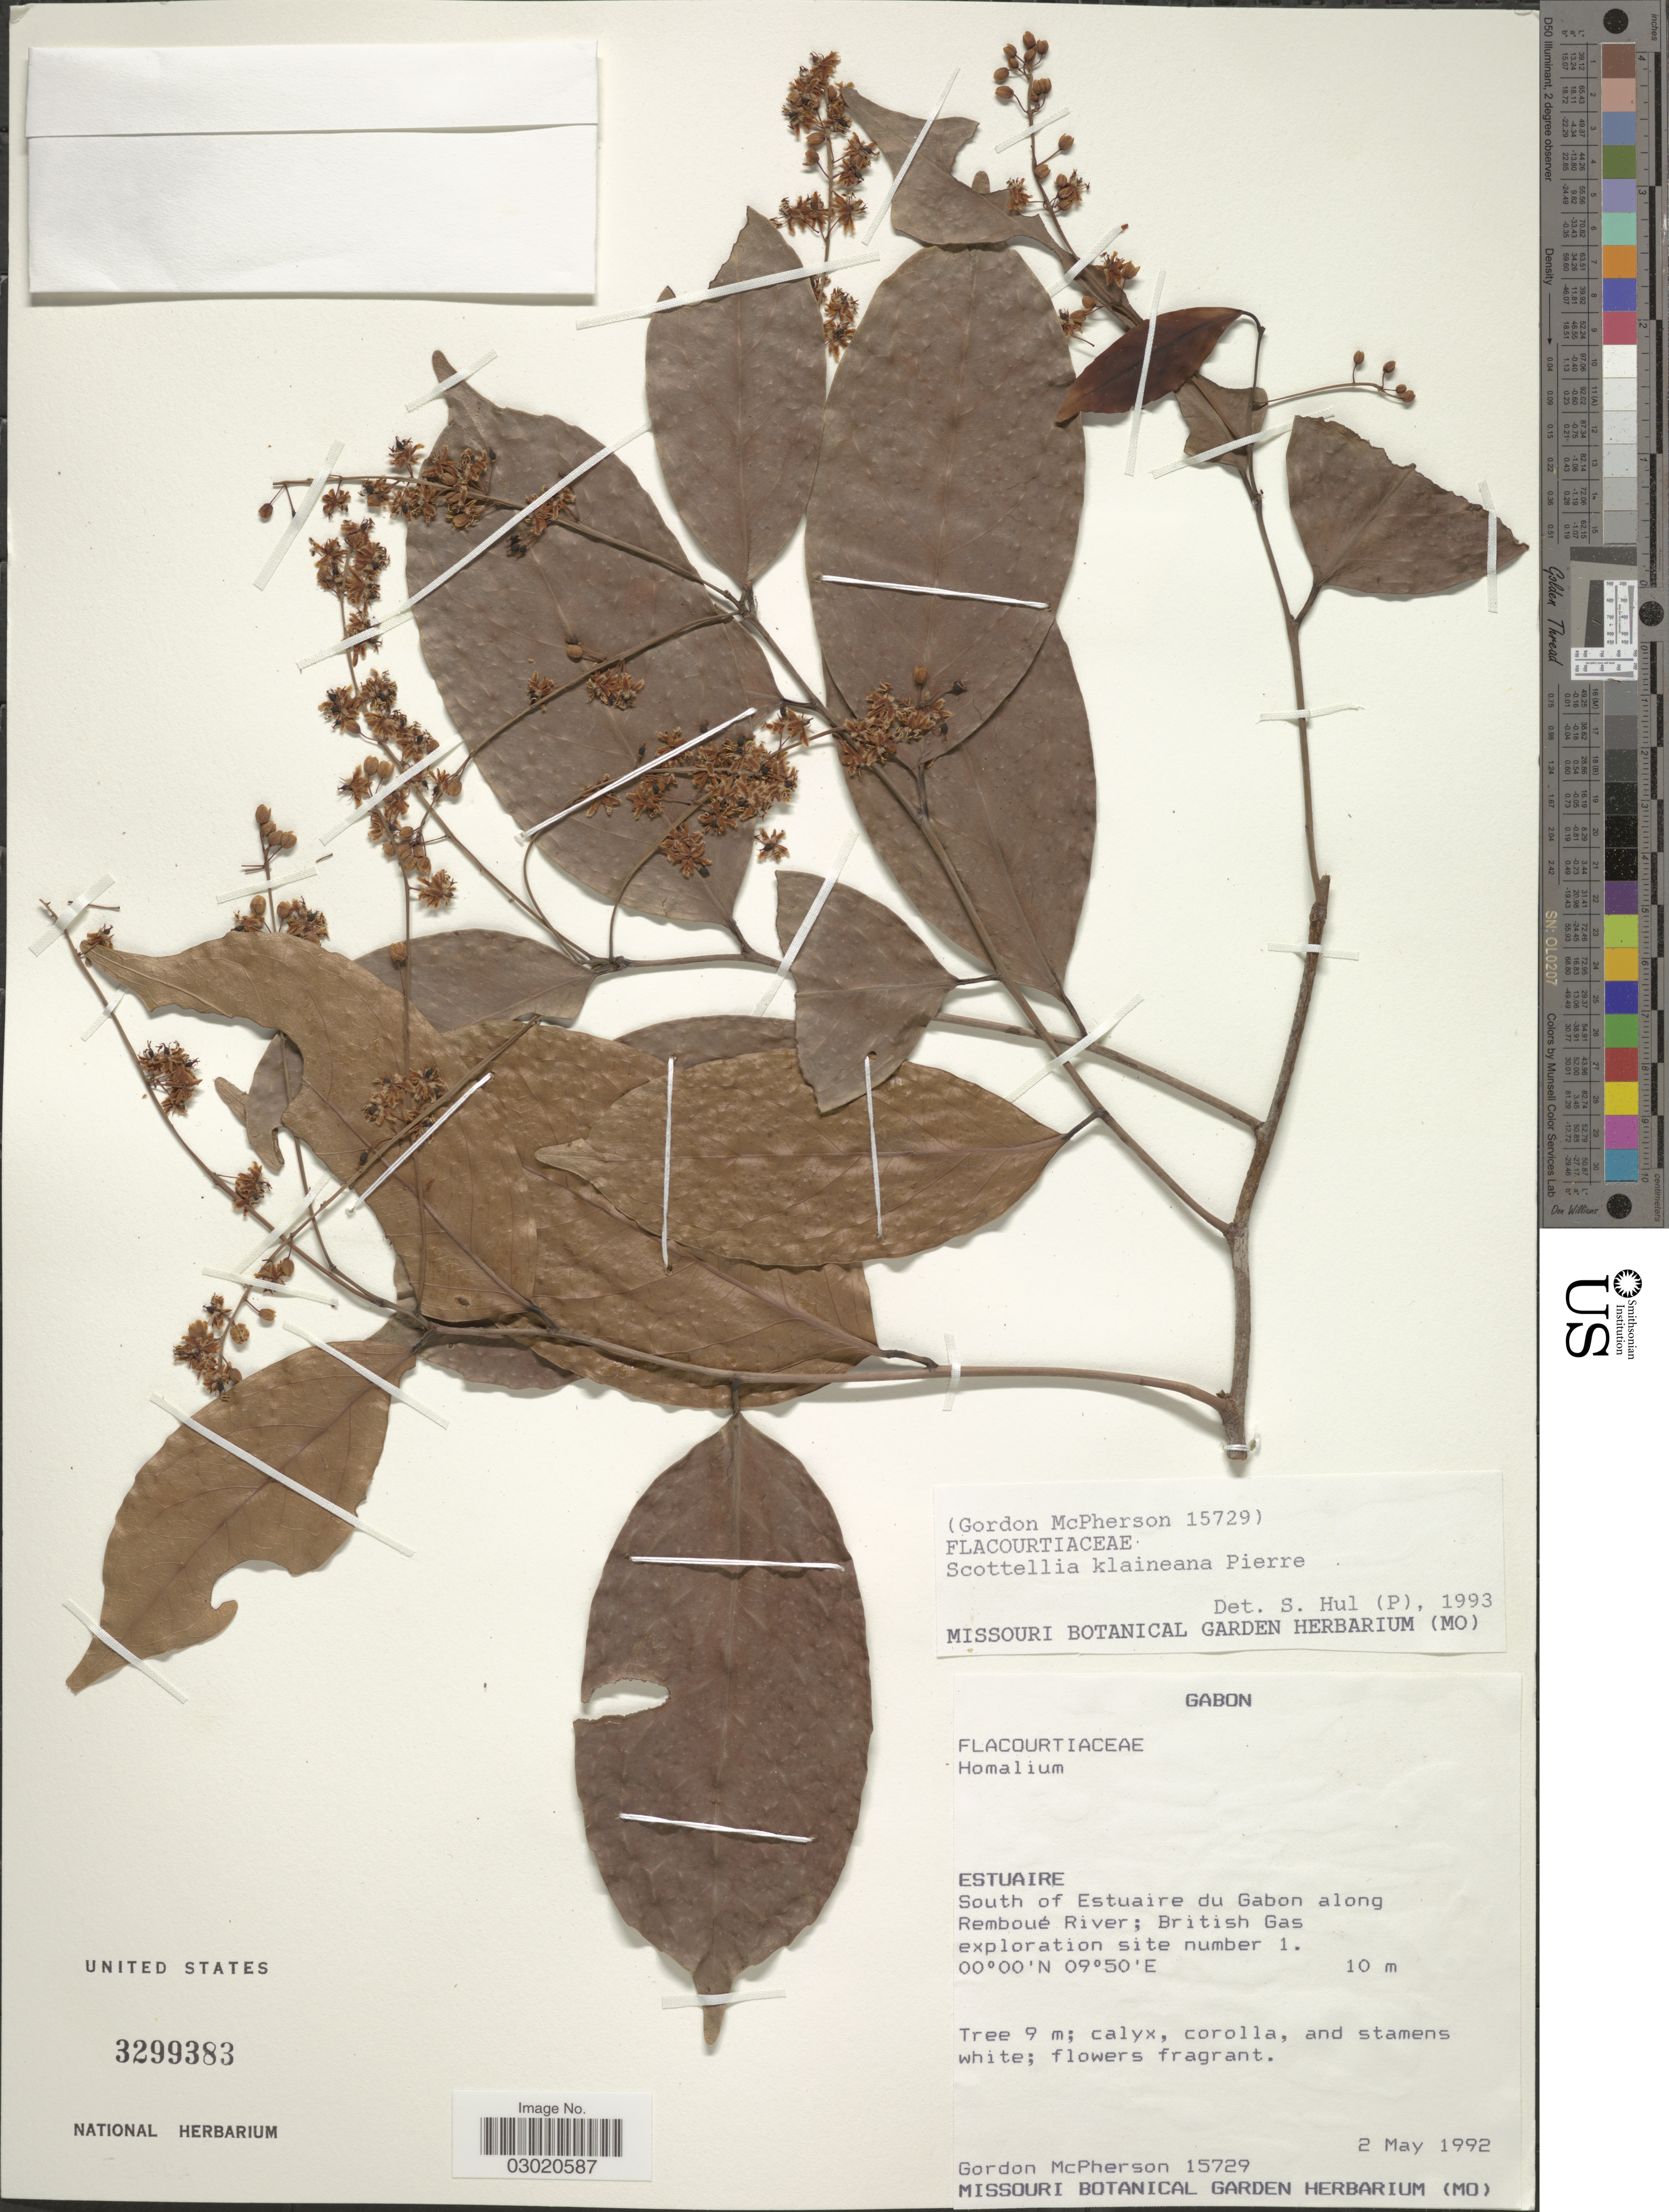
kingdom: Plantae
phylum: Tracheophyta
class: Magnoliopsida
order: Malpighiales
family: Achariaceae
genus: Scottellia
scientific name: Scottellia klaineana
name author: Pierre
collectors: G. McPherson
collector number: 15729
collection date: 1992-05-02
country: Gabon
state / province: Estuaire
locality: South of Estuaire du Gabon along Remboué River; British Gas exploration site number 1.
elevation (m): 10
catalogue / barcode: US 3299383